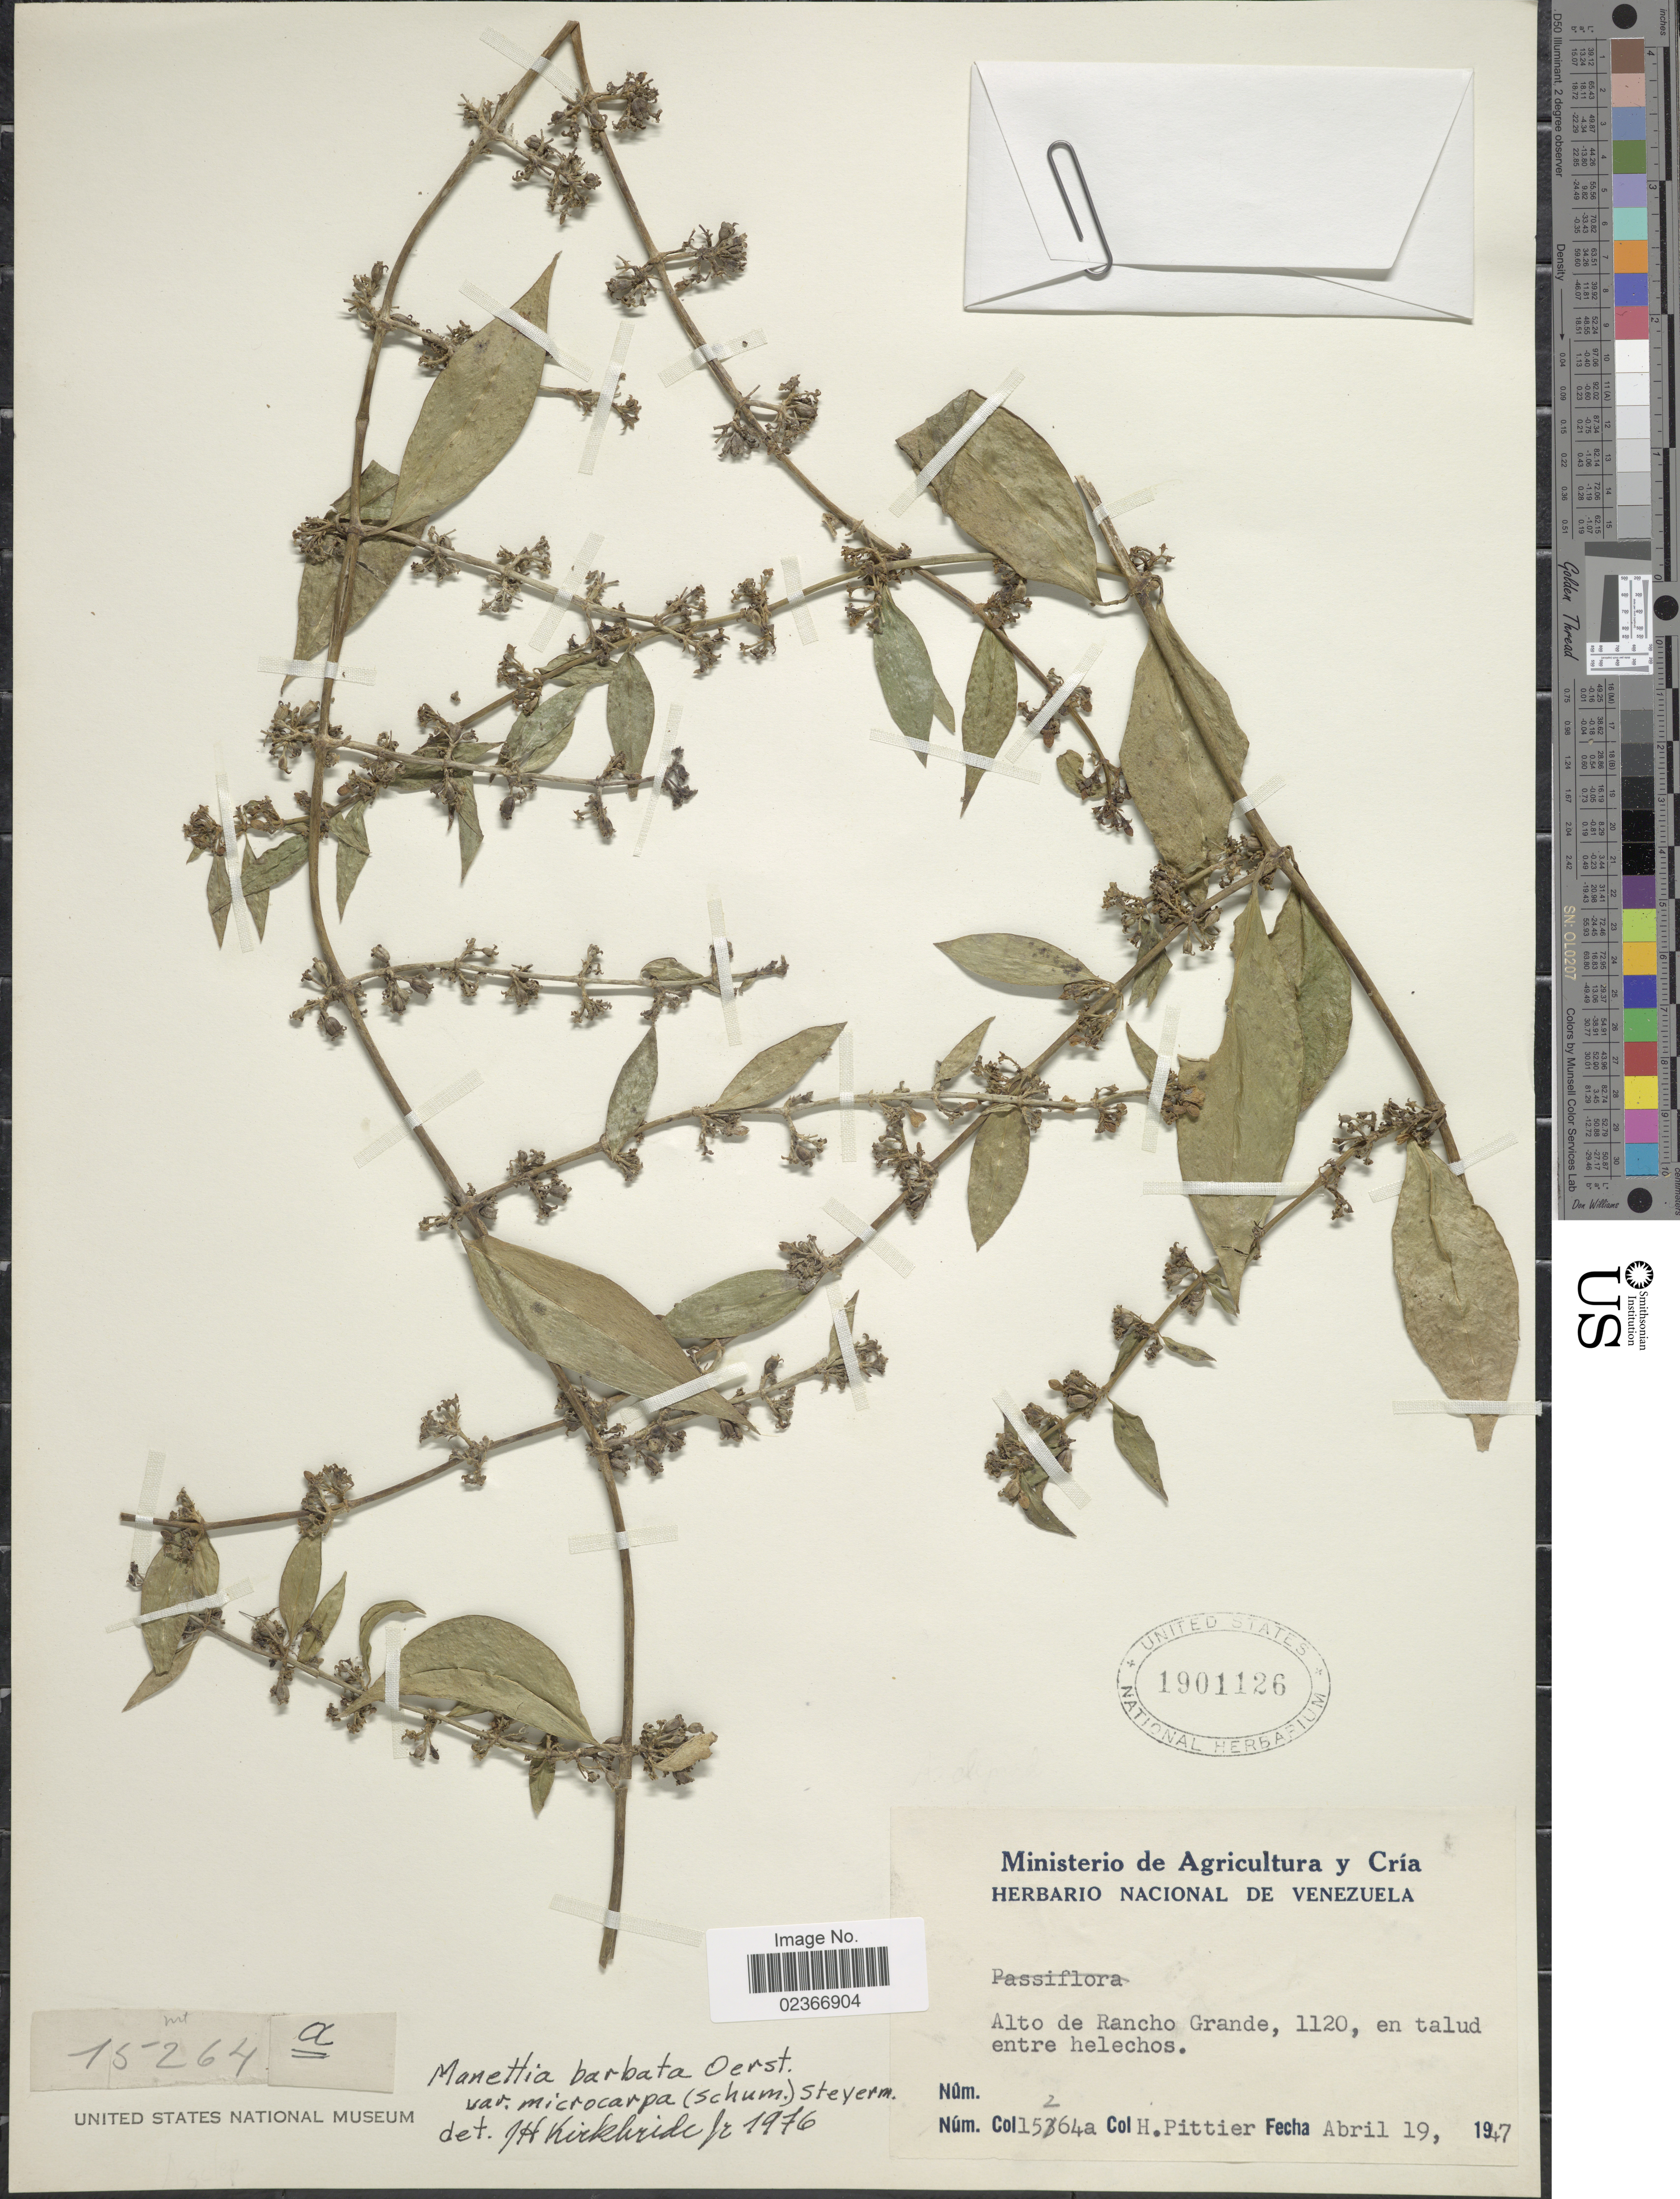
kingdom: Plantae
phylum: Tracheophyta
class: Magnoliopsida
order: Gentianales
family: Rubiaceae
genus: Manettia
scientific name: Manettia barbata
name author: Oerst.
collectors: H. F. Pittier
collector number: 15264A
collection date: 1947-04-19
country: Venezuela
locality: Alto de Rancho Grande, en talud entre helechos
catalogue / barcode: US 1901126